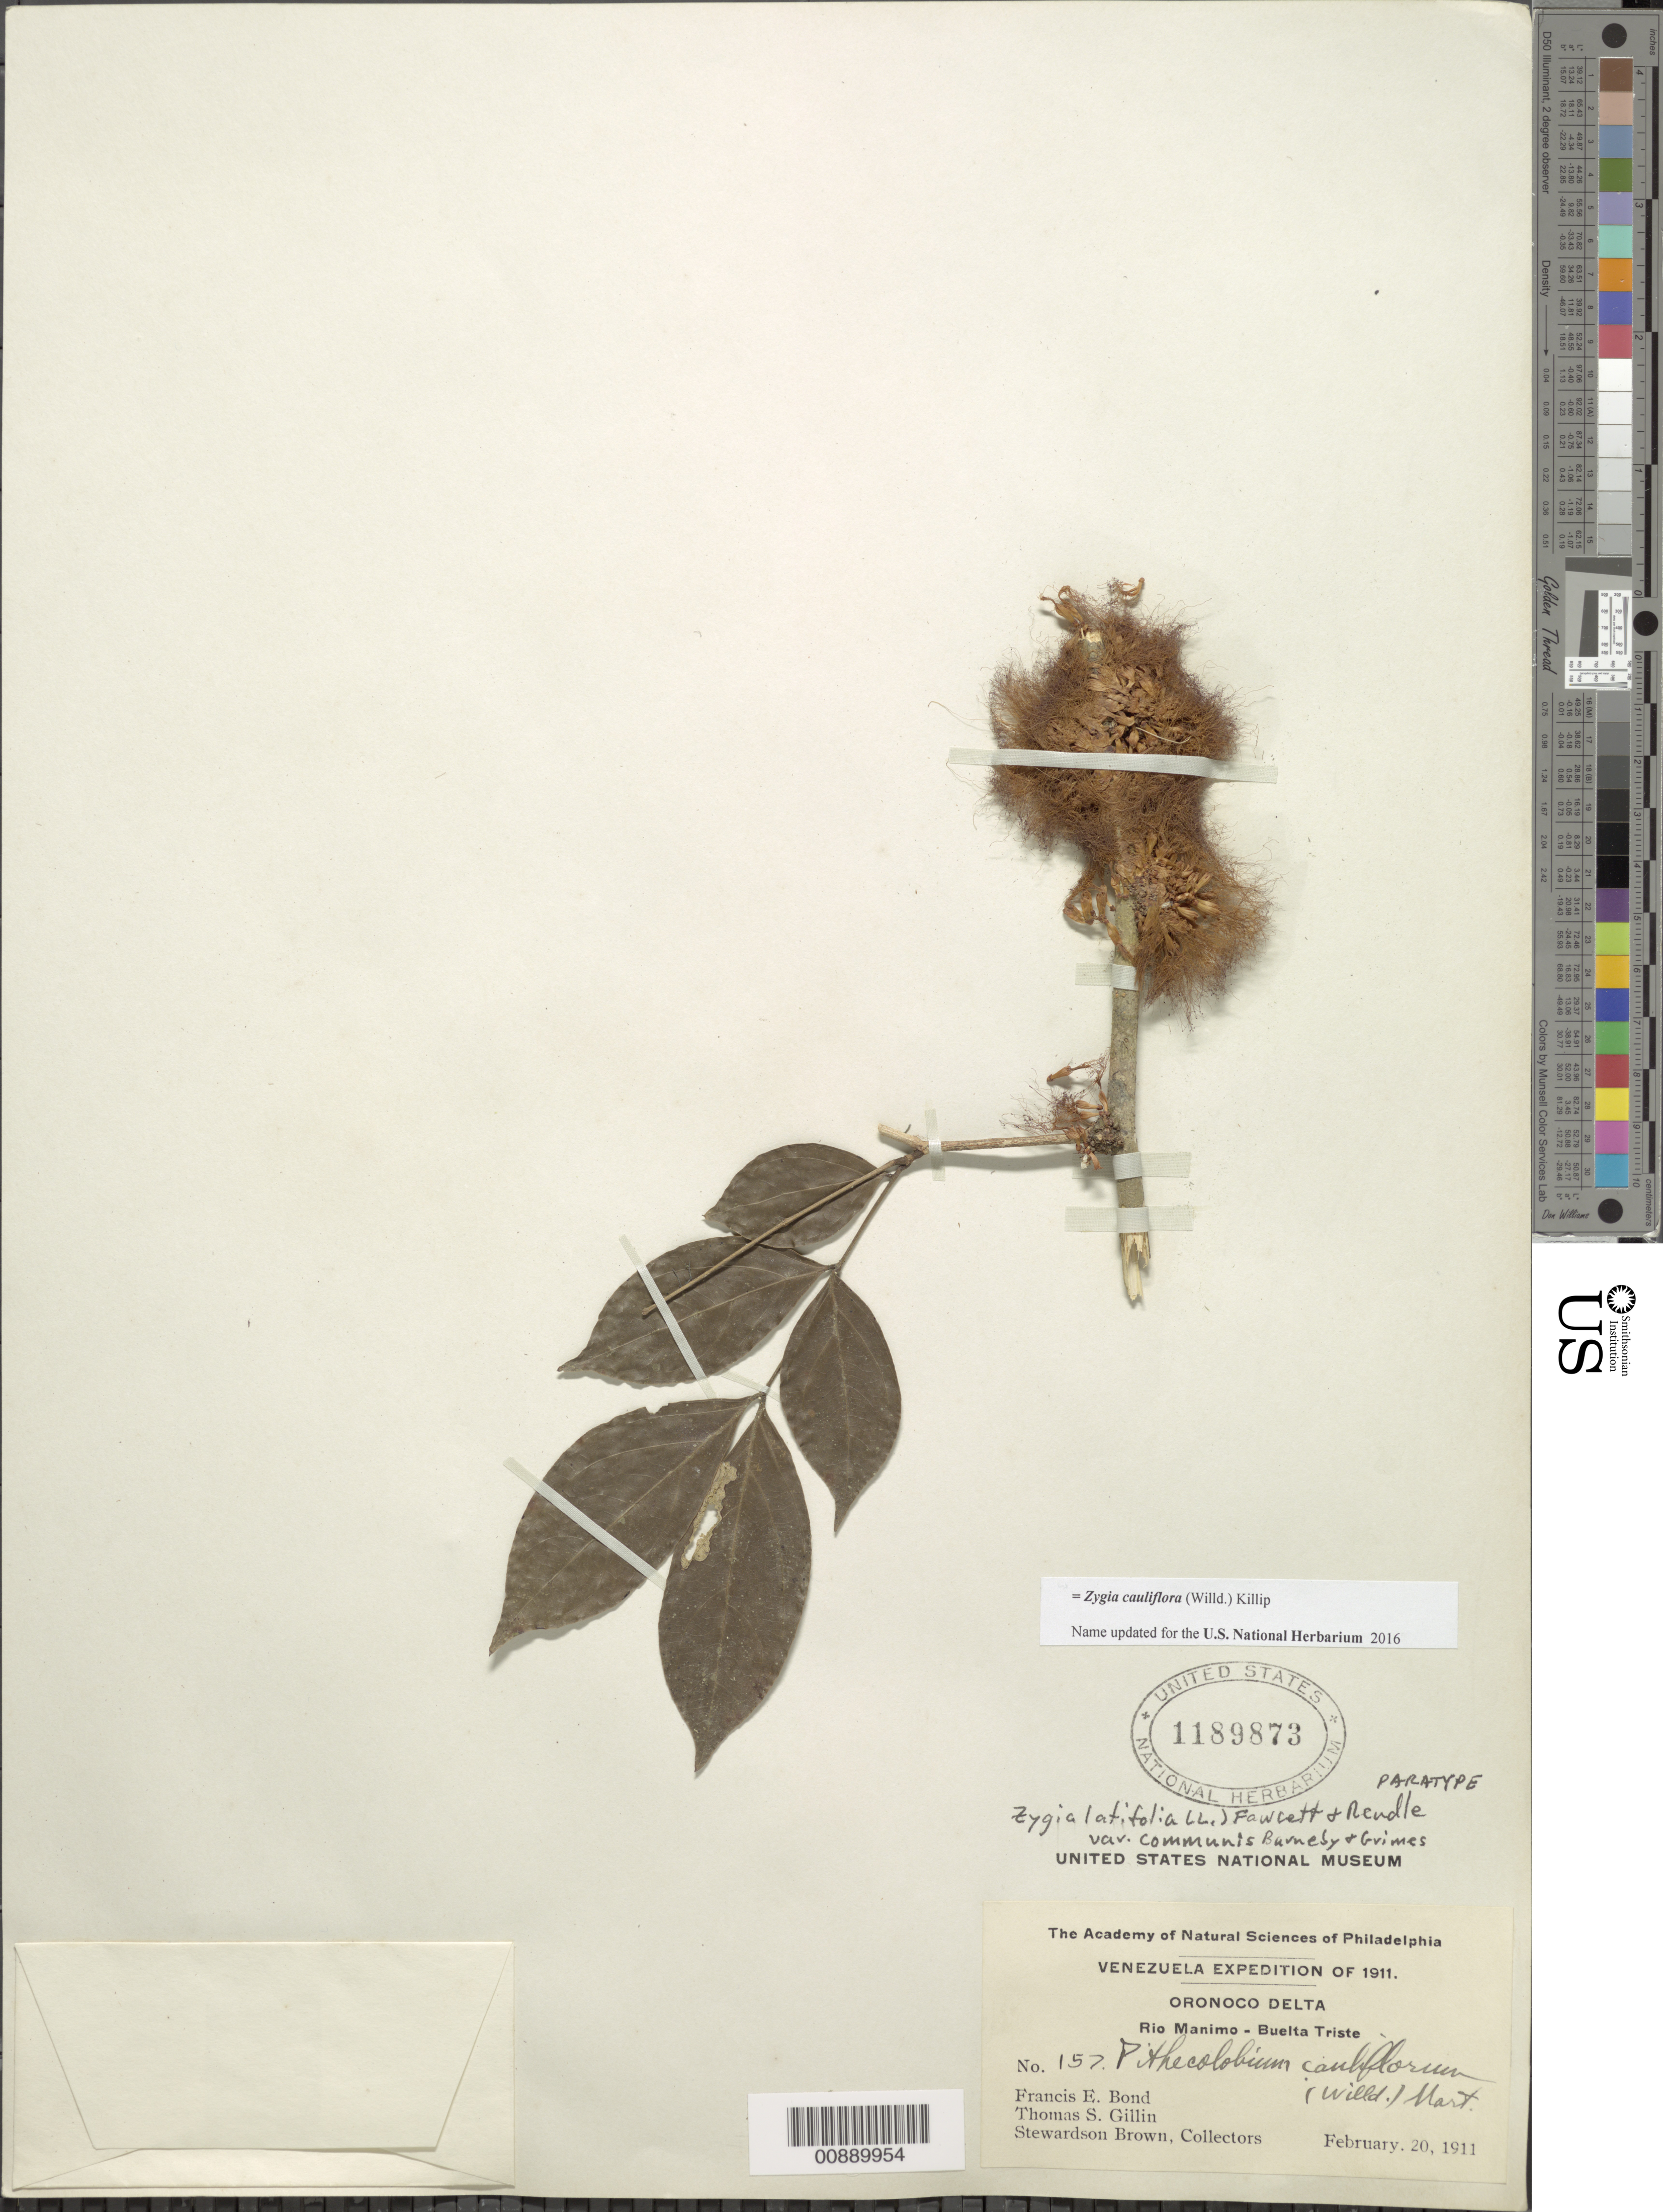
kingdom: Plantae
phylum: Tracheophyta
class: Magnoliopsida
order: Fabales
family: Fabaceae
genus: Zygia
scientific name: Zygia cauliflora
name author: (Willd.) Killip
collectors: F. Bond, T. Gillin & S. Brown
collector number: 157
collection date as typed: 20 February 1911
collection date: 1911-02-20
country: Venezuela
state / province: Delta Amacuro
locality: Orinoco Delta, along Cano Manamo near Vuelta Triste, Isla Manamito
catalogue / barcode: US 1189873